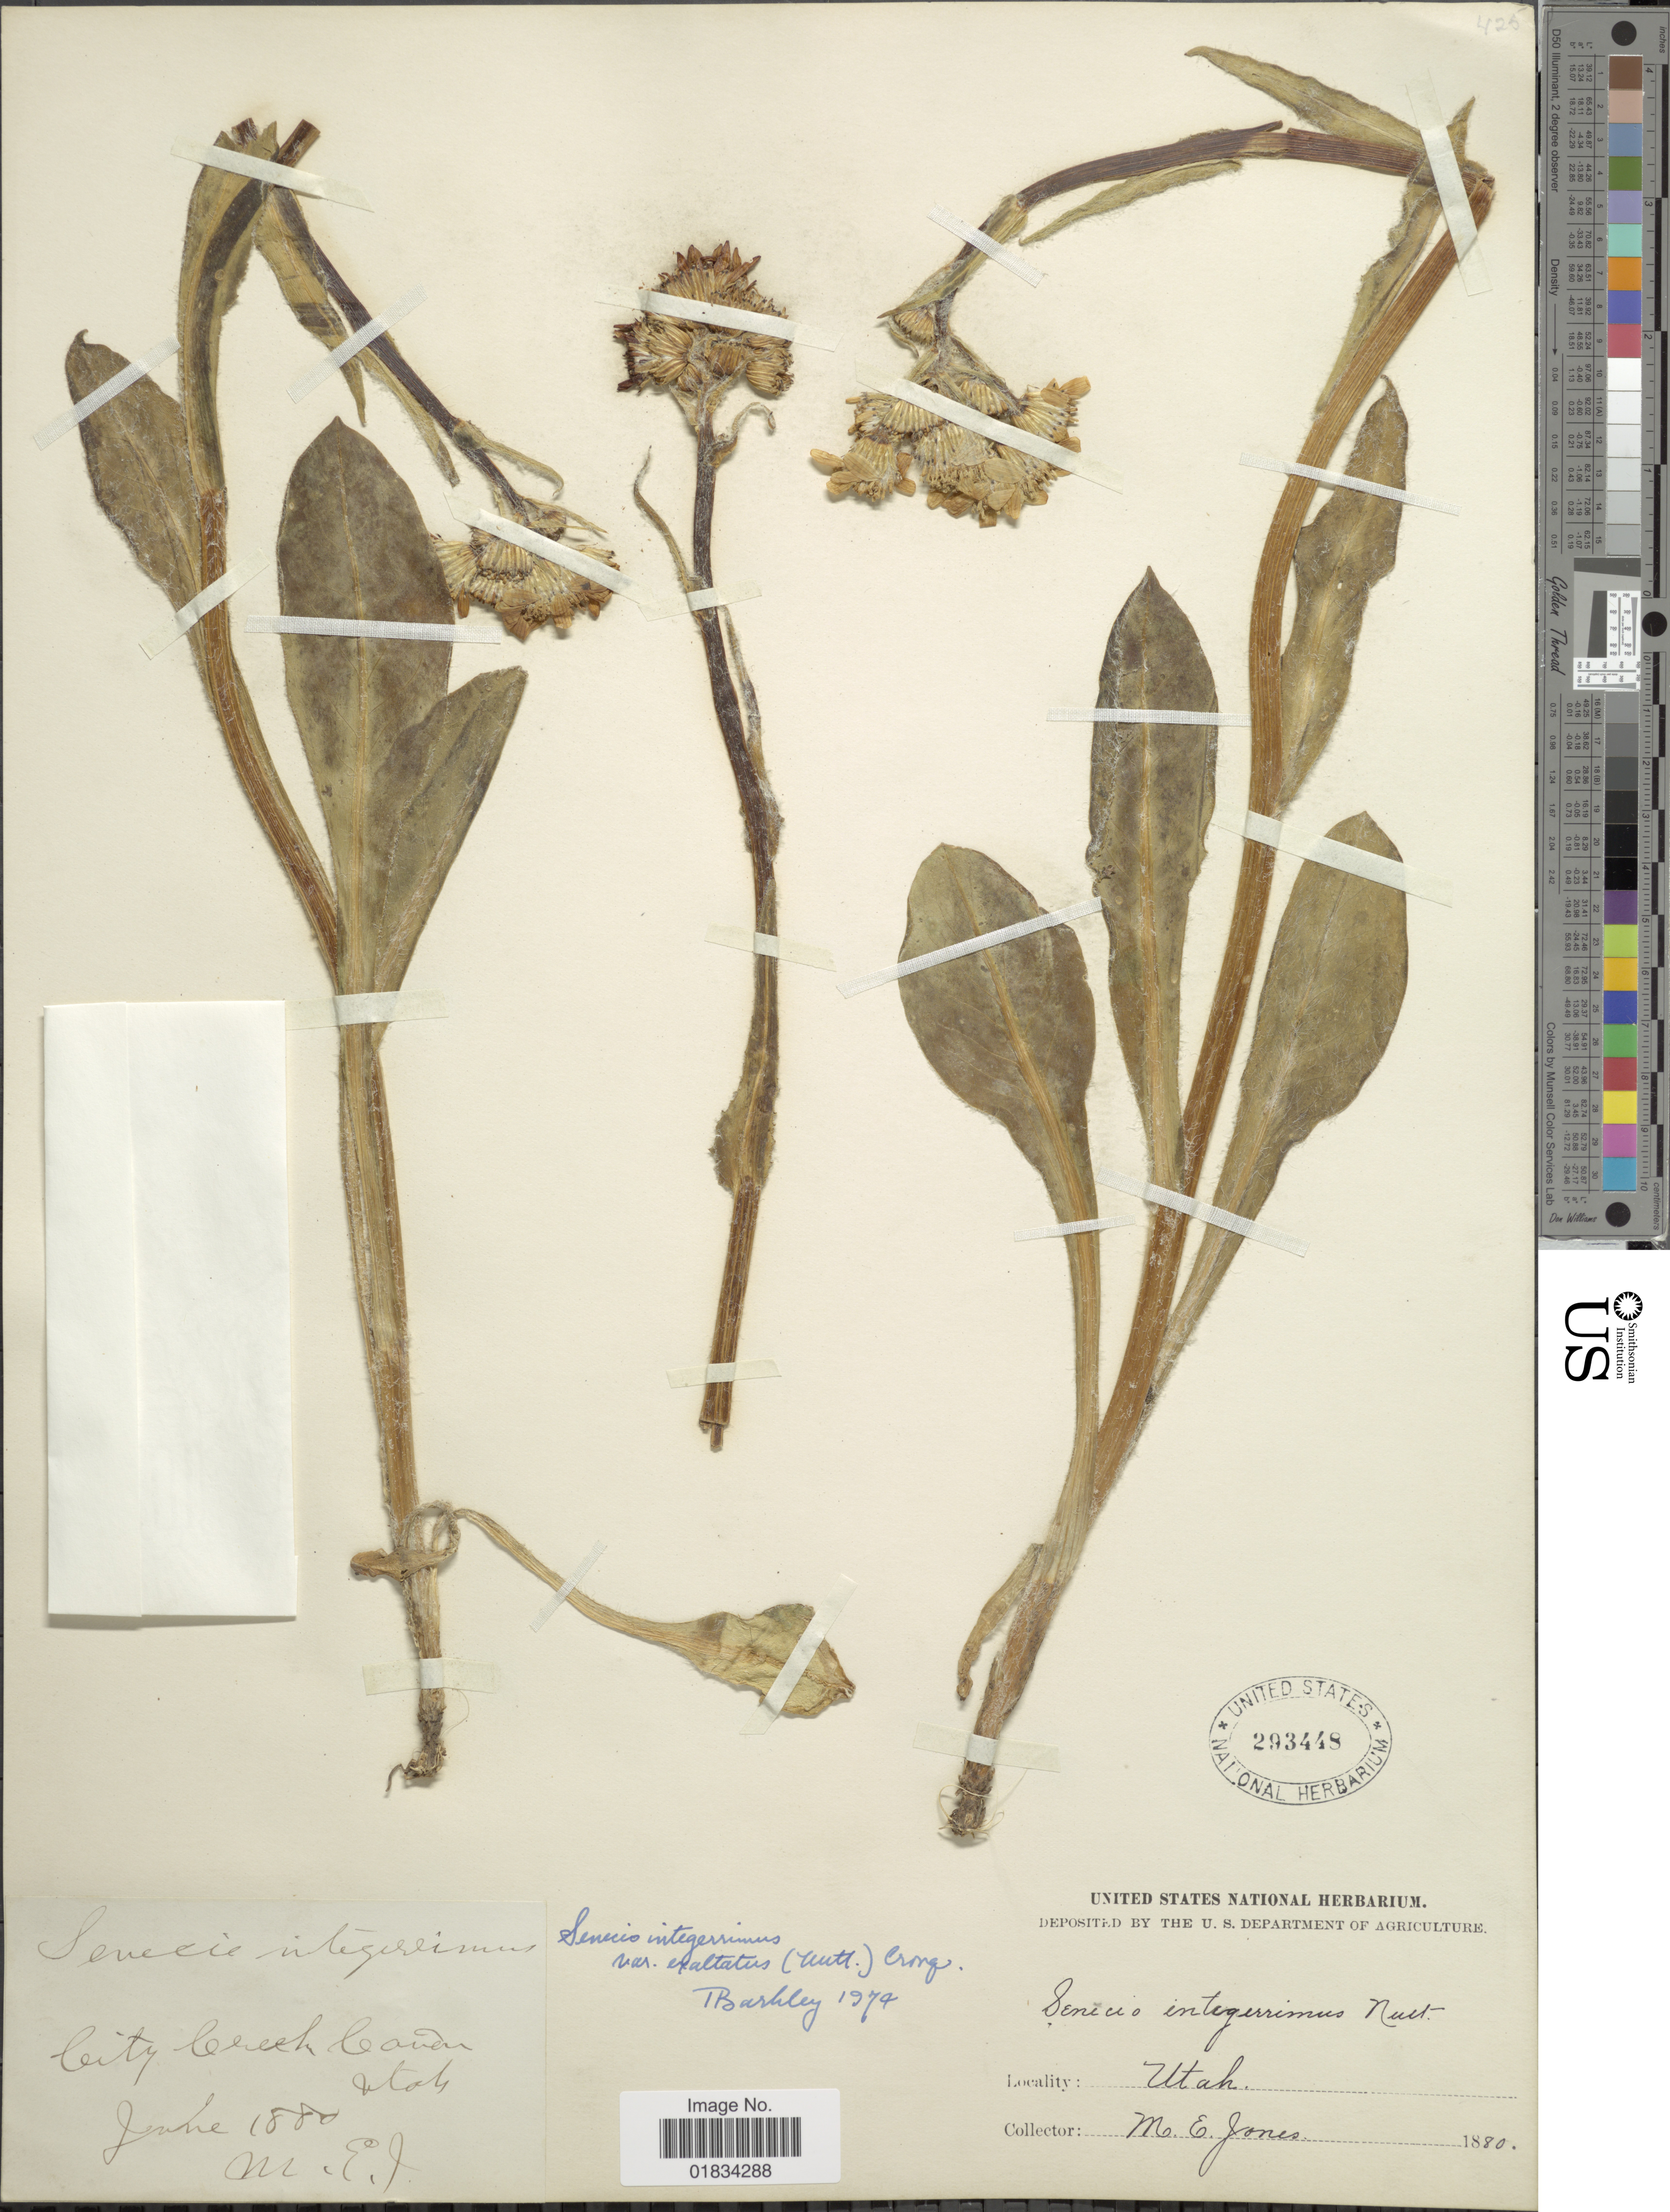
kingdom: Plantae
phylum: Tracheophyta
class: Magnoliopsida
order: Asterales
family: Asteraceae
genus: Senecio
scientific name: Senecio integerrimus var. exaltatus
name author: (Nutt.) Cronq.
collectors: M. E. Jones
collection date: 1880-06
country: United States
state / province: Utah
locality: City Creek Canon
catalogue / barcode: US 293448